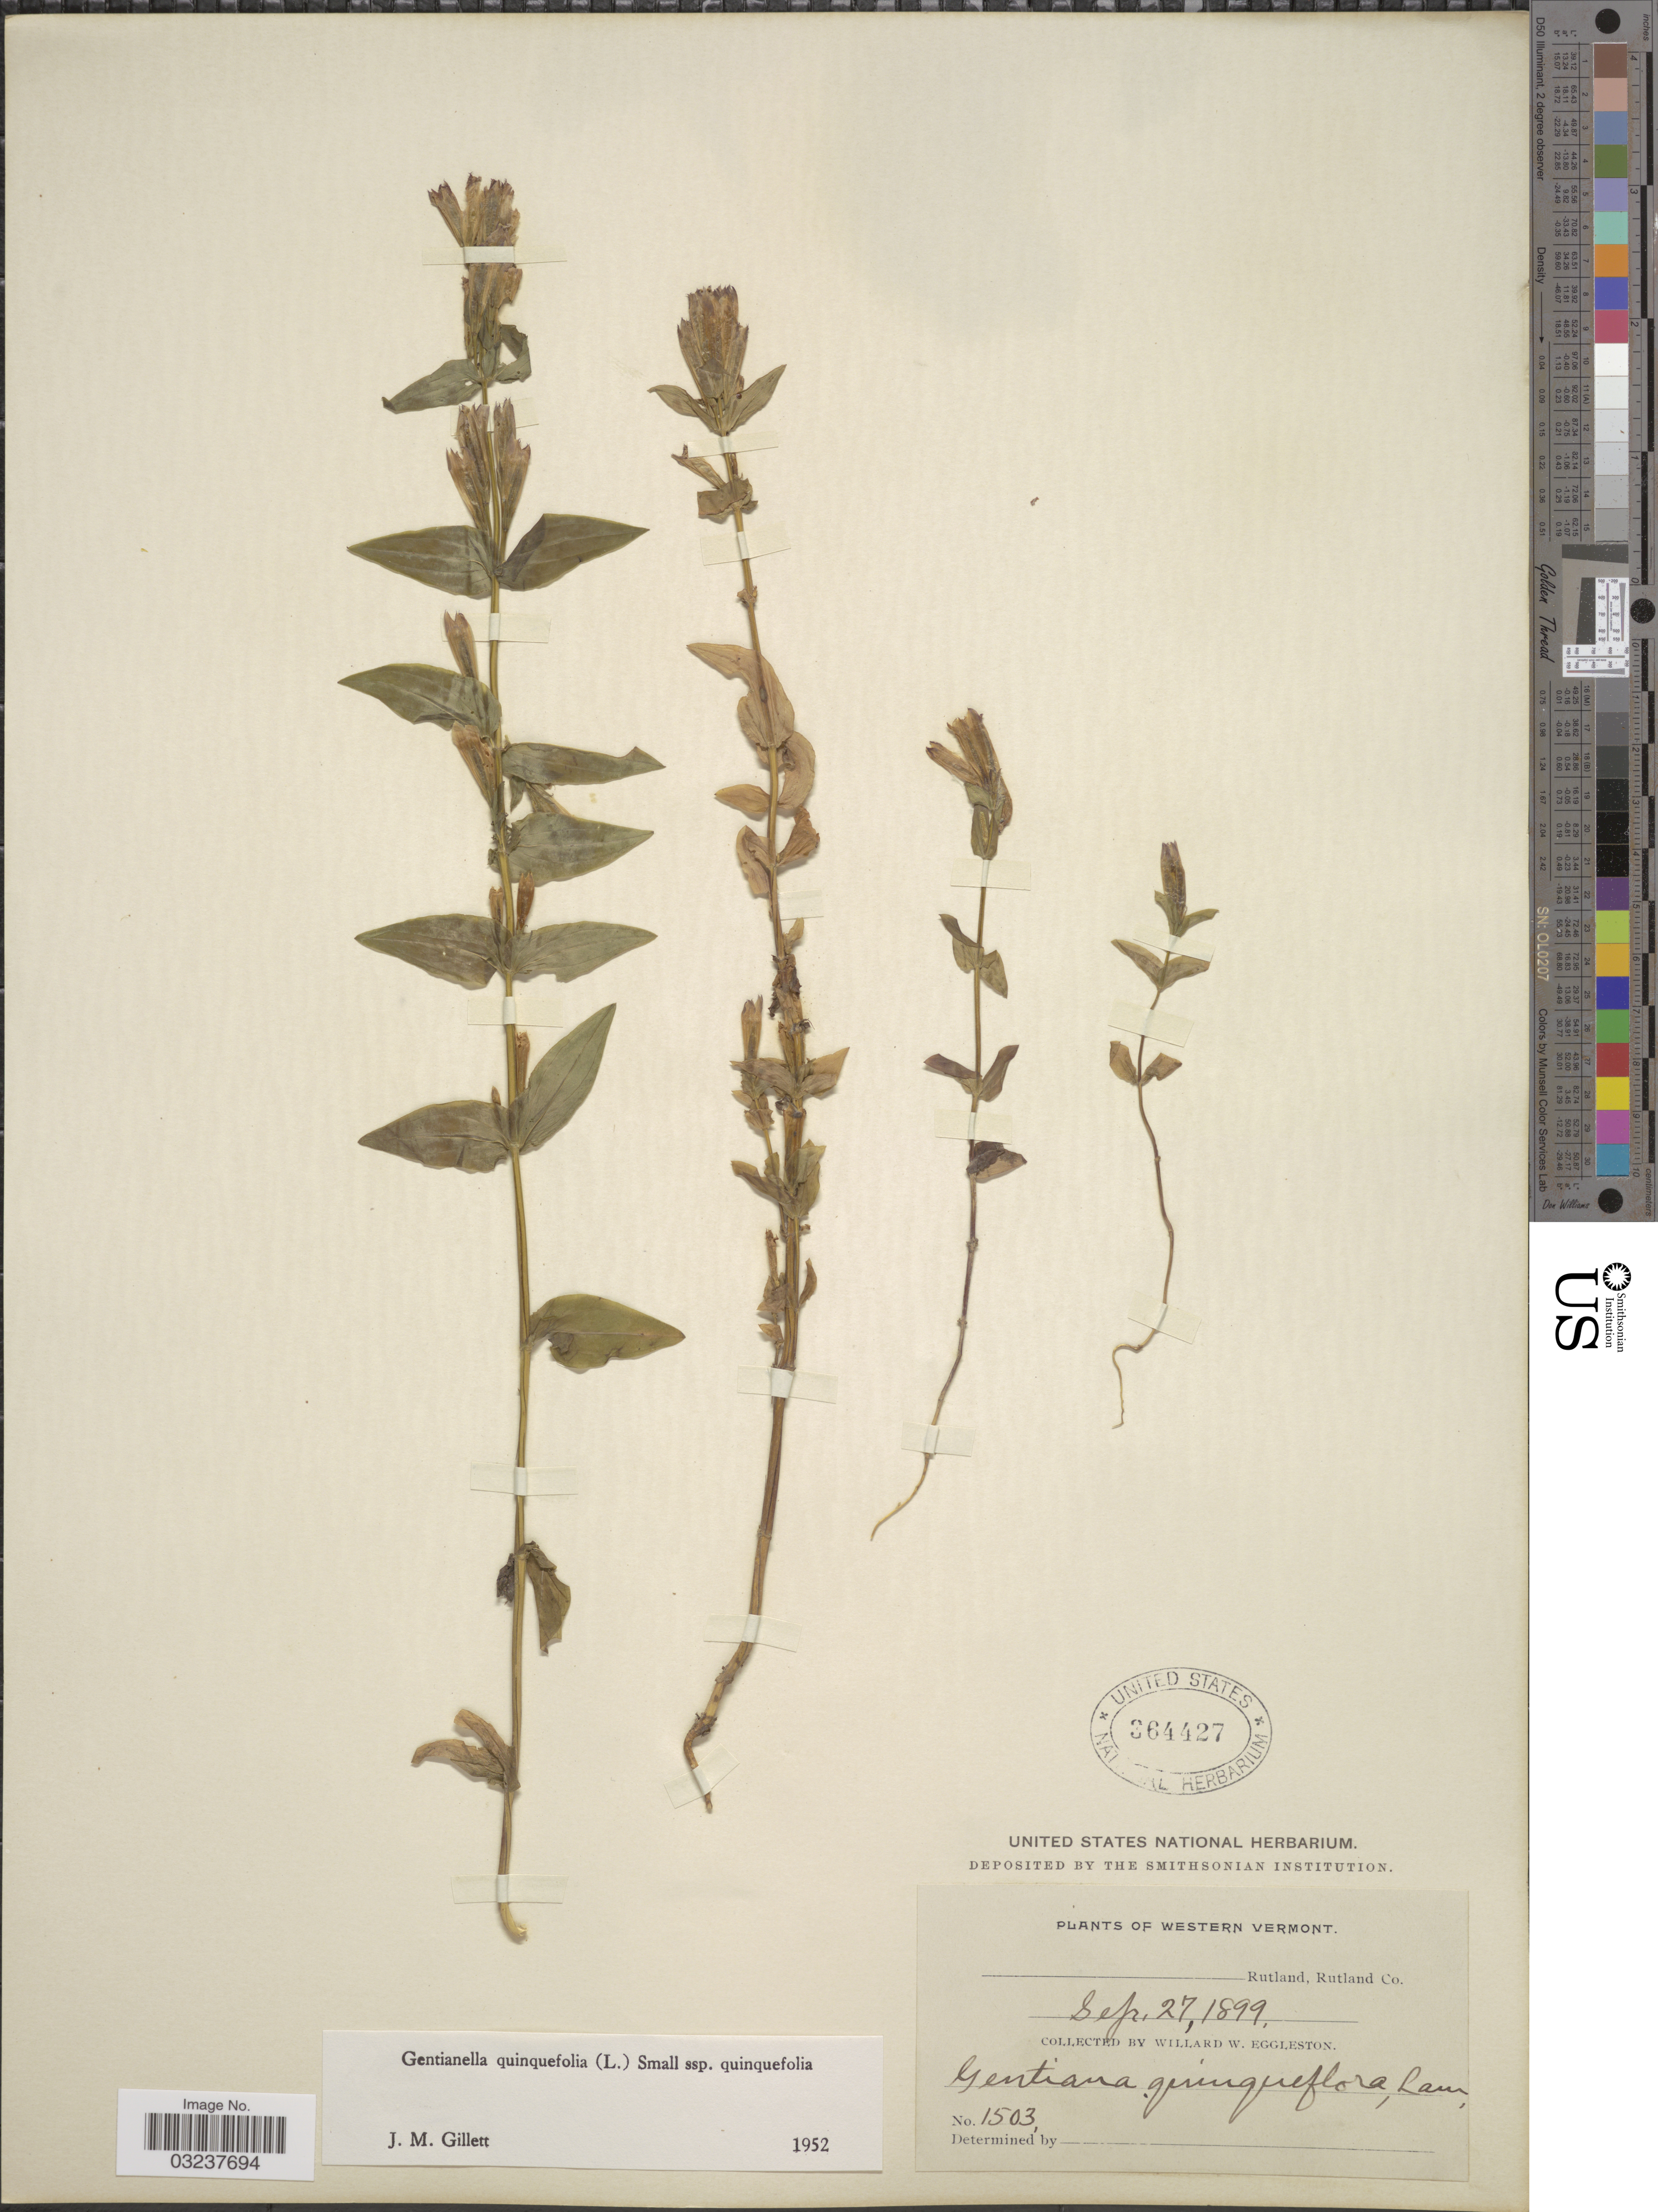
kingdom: Plantae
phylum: Tracheophyta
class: Magnoliopsida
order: Gentianales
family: Gentianaceae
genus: Gentianella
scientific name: Gentianella quinquefolia subsp. quinquefolia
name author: (L.) Small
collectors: W. W. Eggleston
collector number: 1503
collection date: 1899-09-27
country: United States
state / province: Vermont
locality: Western Vermont, Rutland, Rutland Co.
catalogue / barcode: US 364427